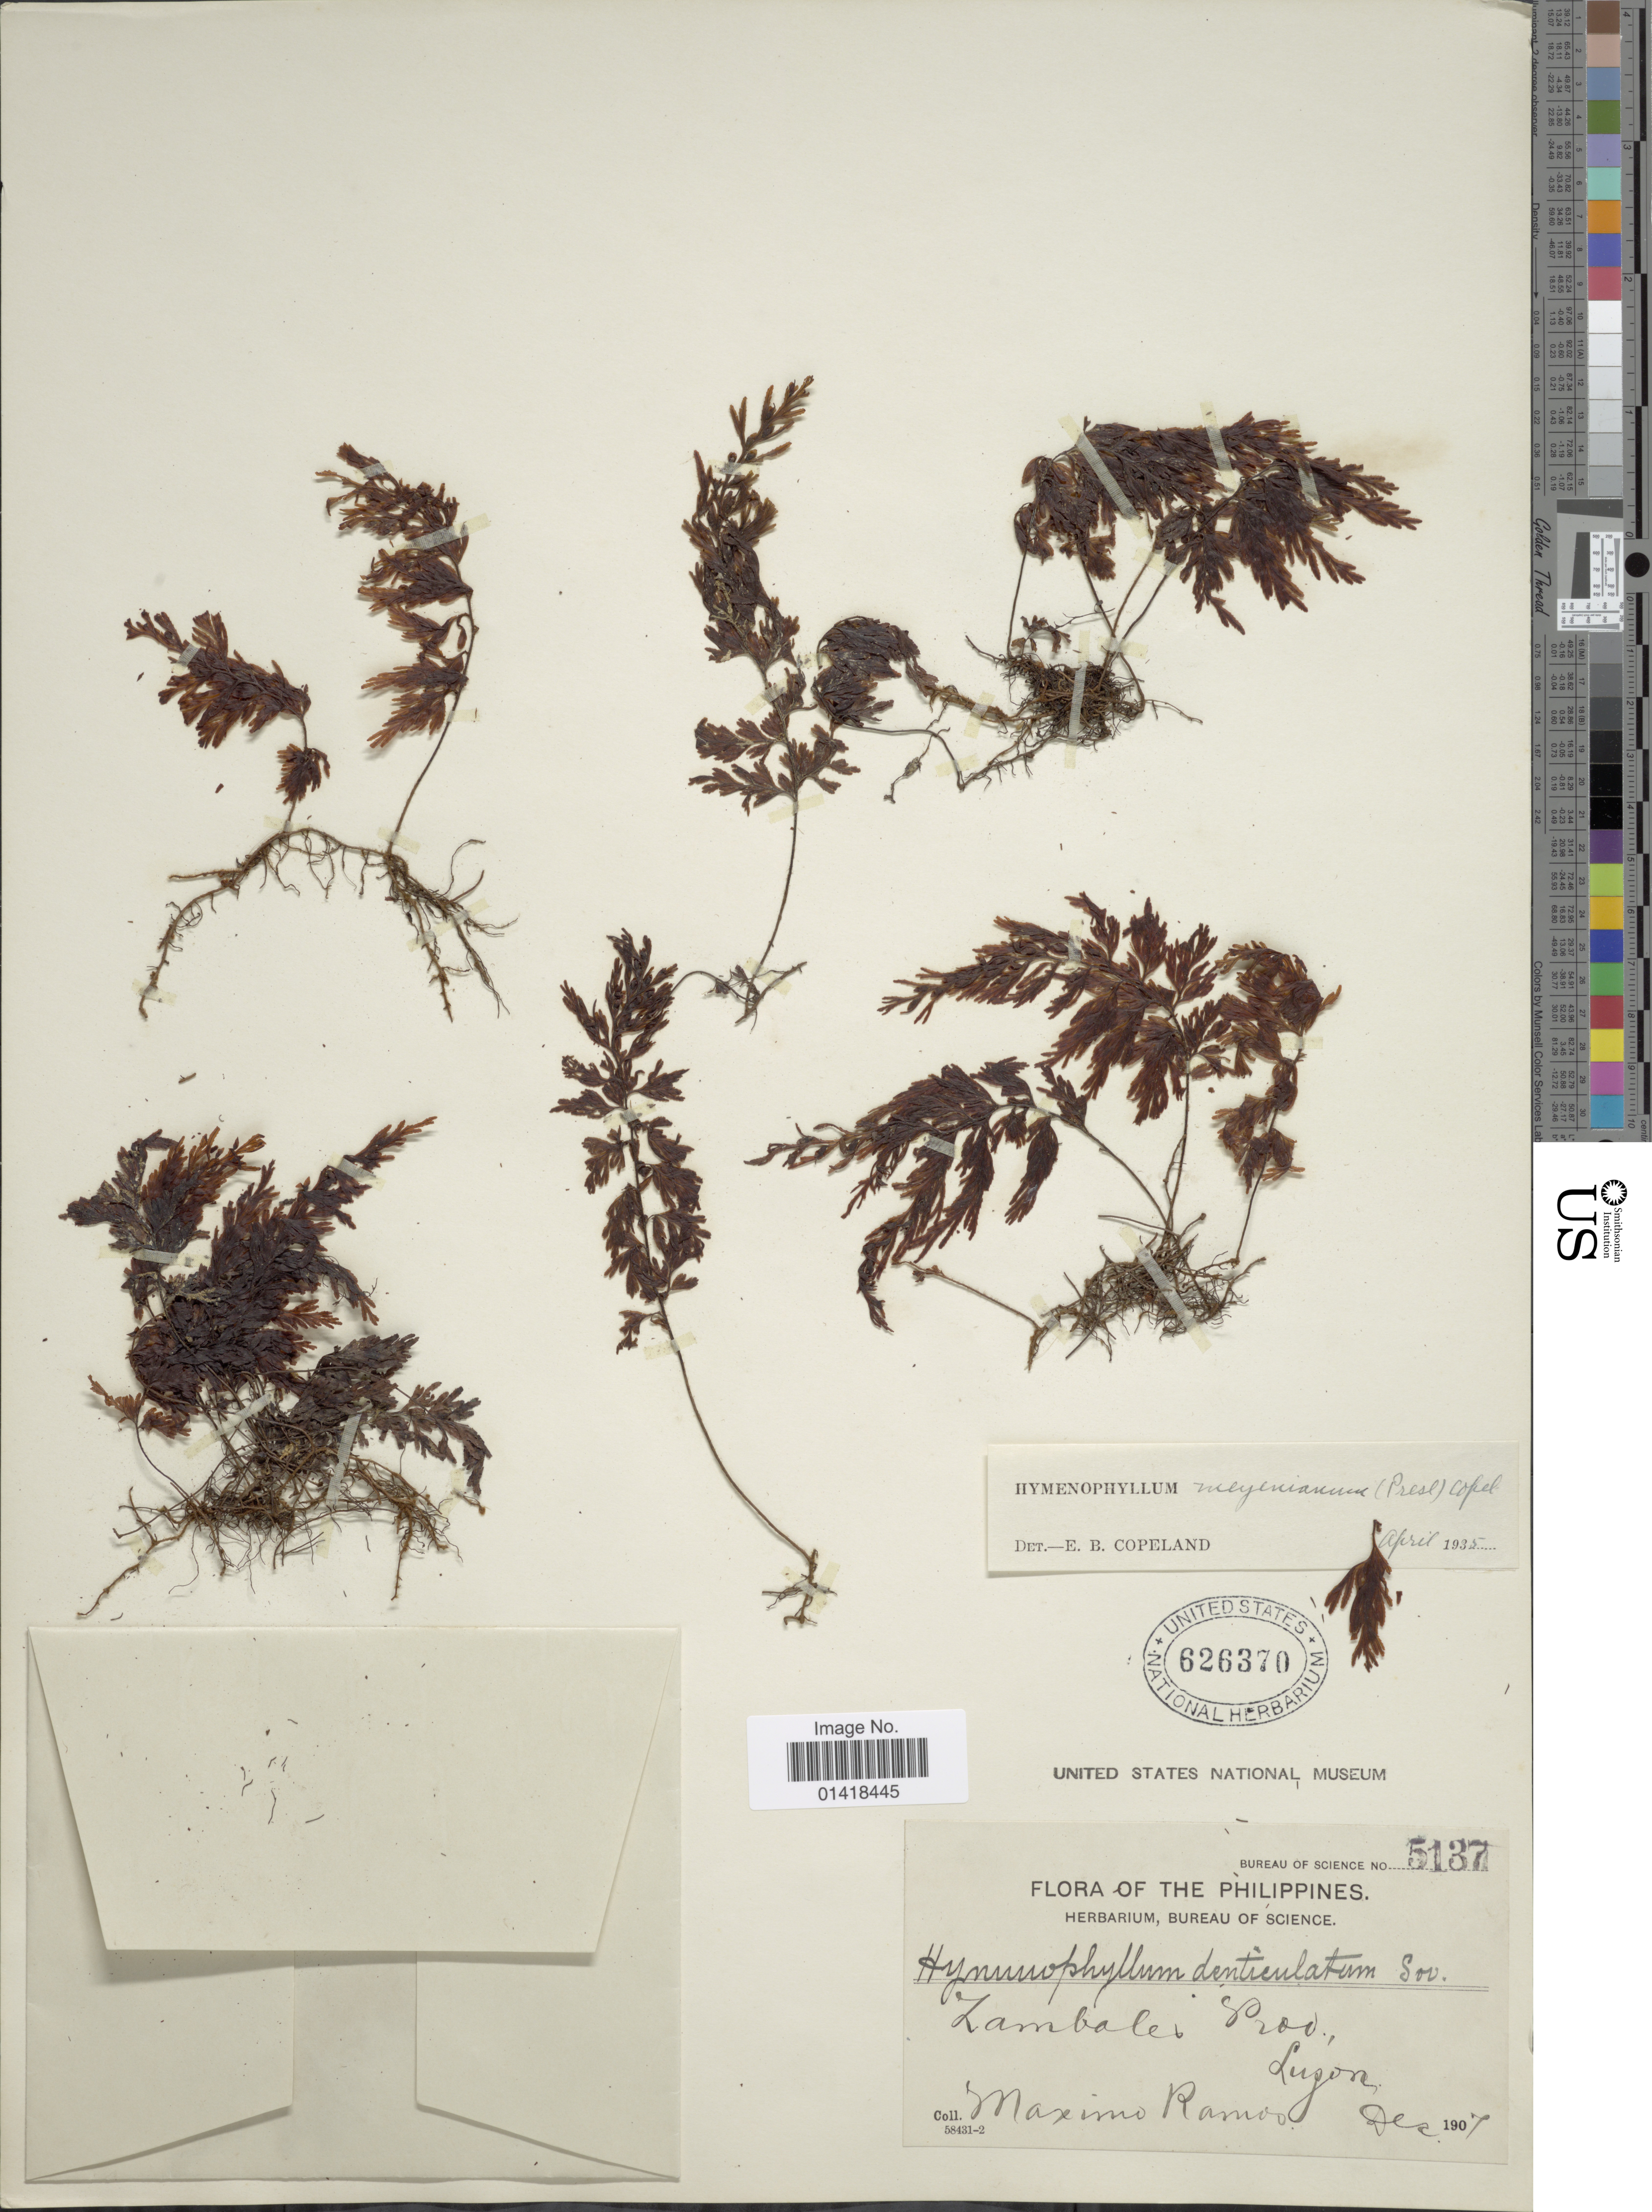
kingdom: Plantae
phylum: Tracheophyta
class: Polypodiopsida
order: Hymenophyllales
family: Hymenophyllaceae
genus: Hymenophyllum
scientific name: Hymenophyllum meyenianum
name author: (C. Presl) Copel.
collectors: M. Ramos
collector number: Bureau of Science 5137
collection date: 1907-12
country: Philippines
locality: The Philippines. Zambales Prov. Luzon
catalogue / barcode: US 626370